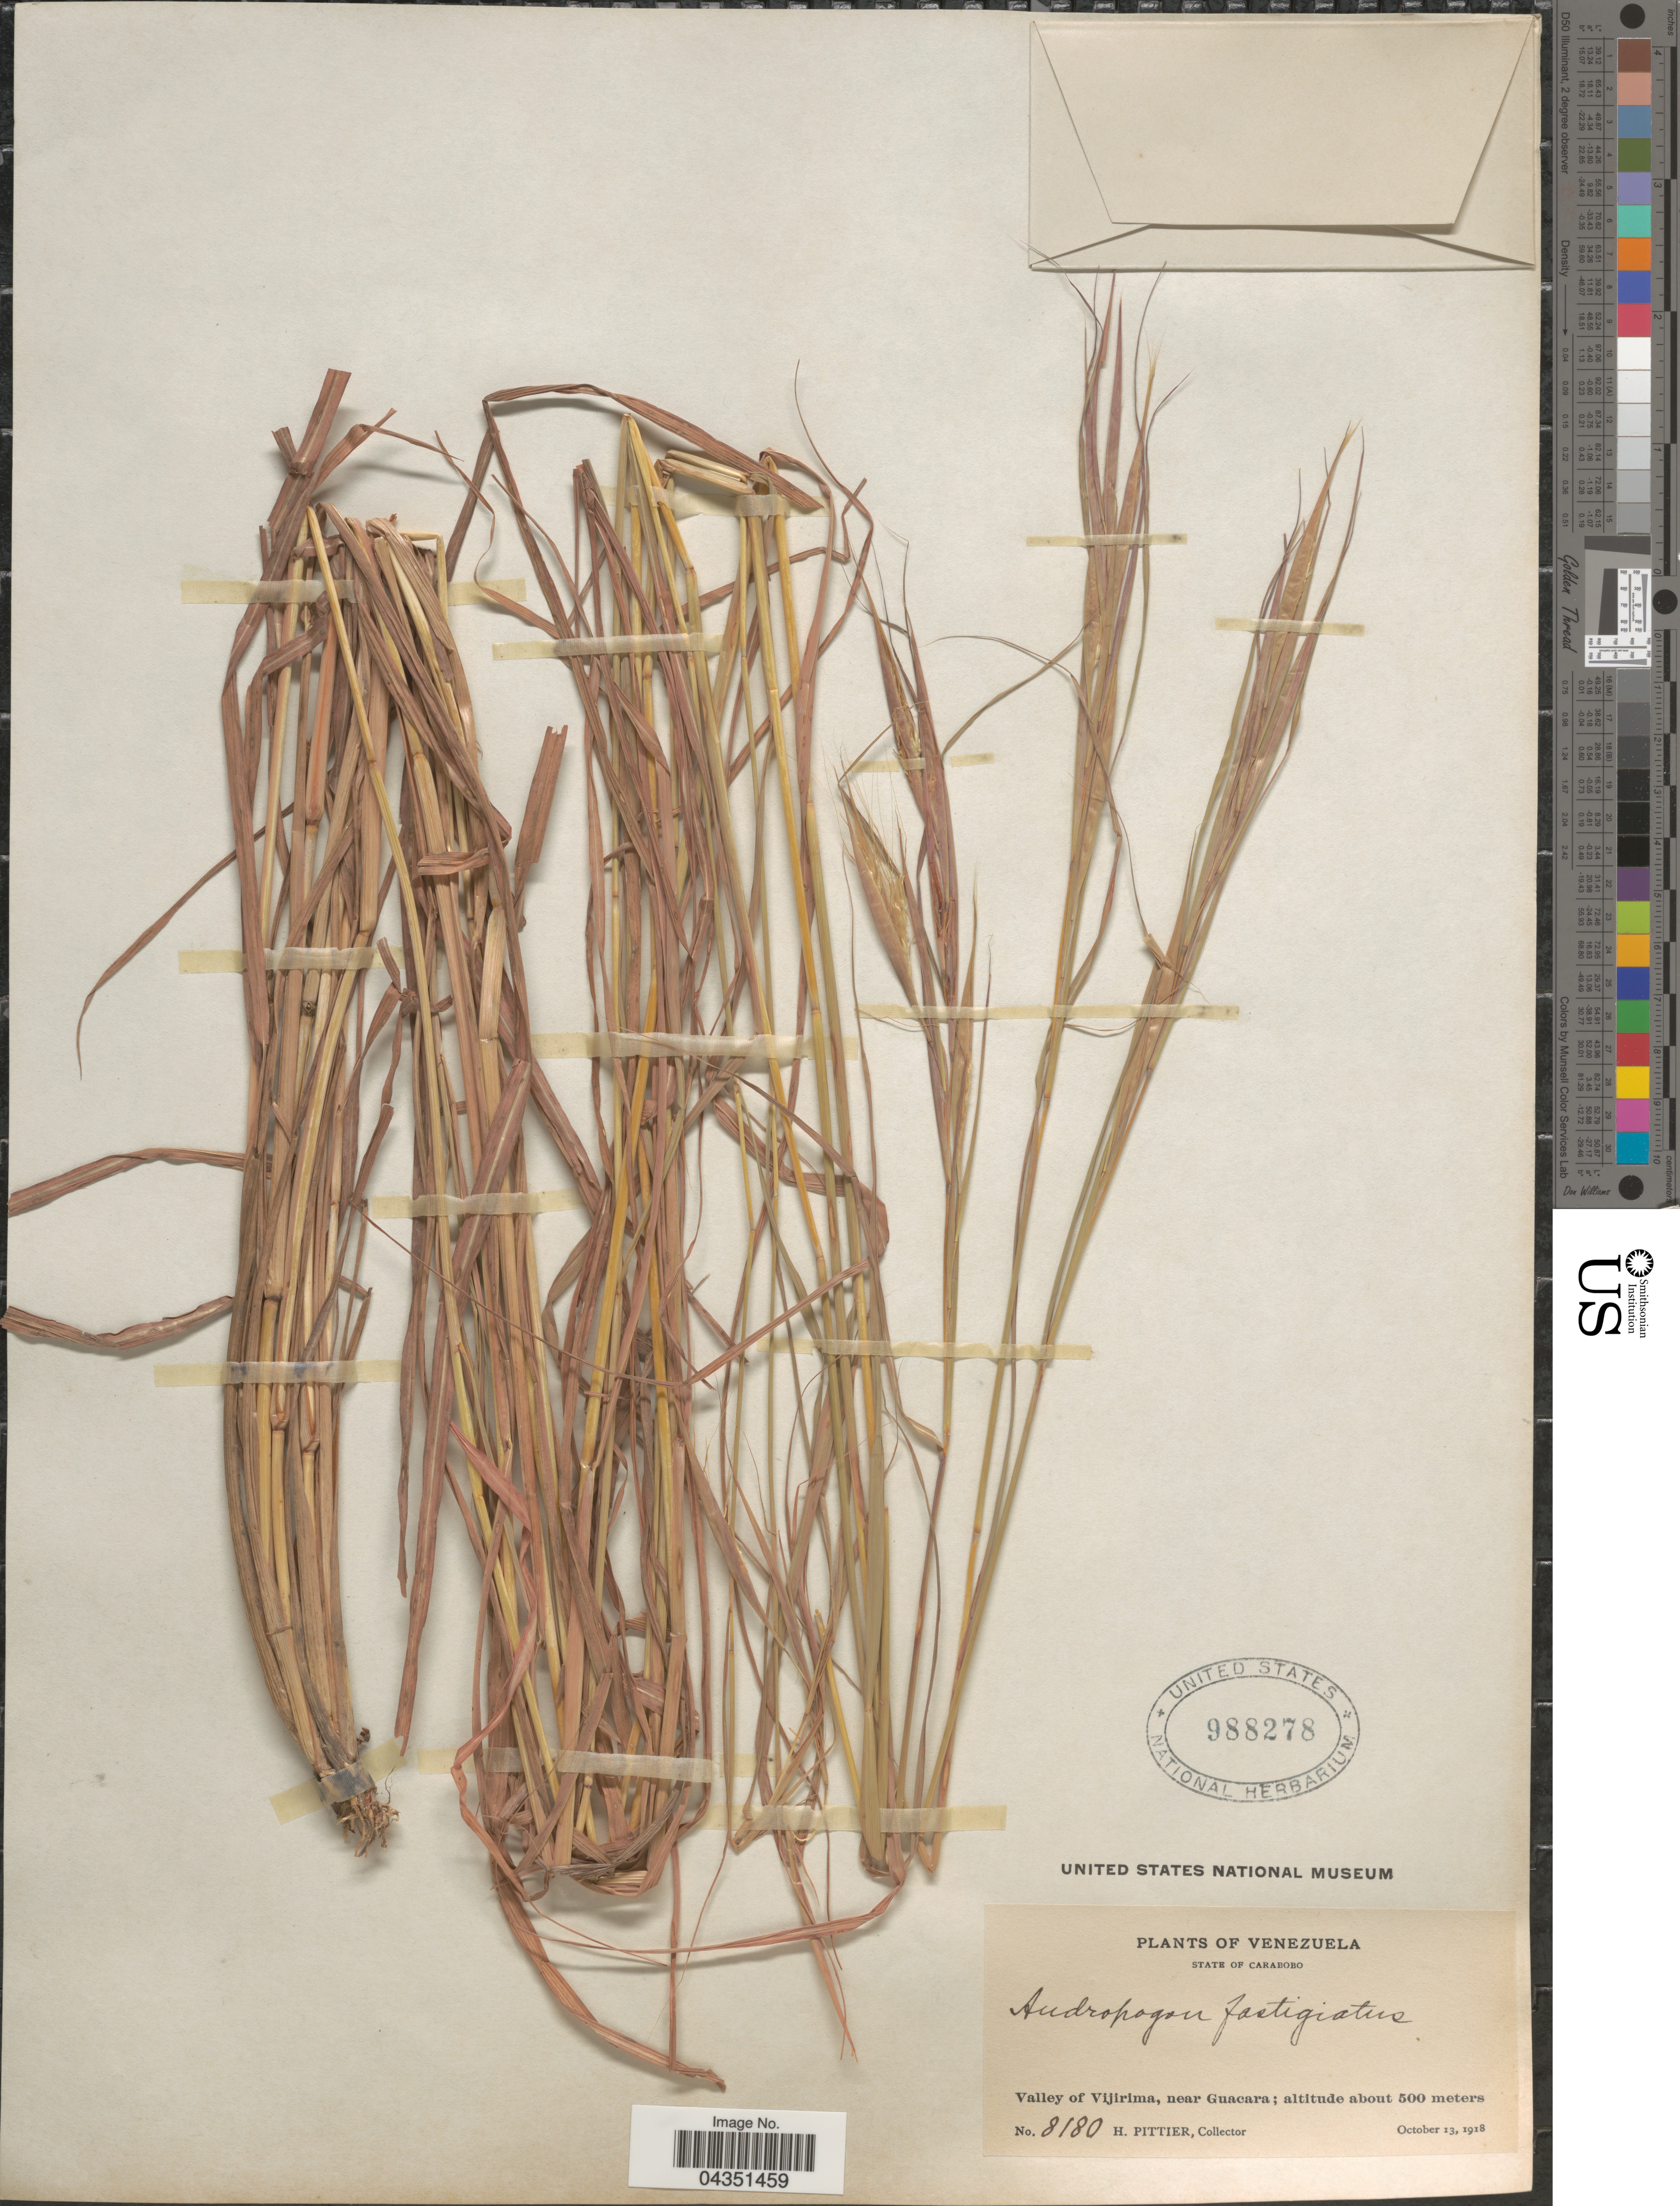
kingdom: Plantae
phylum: Tracheophyta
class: Liliopsida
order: Poales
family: Poaceae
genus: Diectomis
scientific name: Diectomis fastigiata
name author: (Sw.) P. Beauv.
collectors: H. F. Pittier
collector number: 8180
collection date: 1918-10-13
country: Venezuela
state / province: Carabobo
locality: Valley of Bijirima, near Guacara.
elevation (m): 500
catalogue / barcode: US 988278